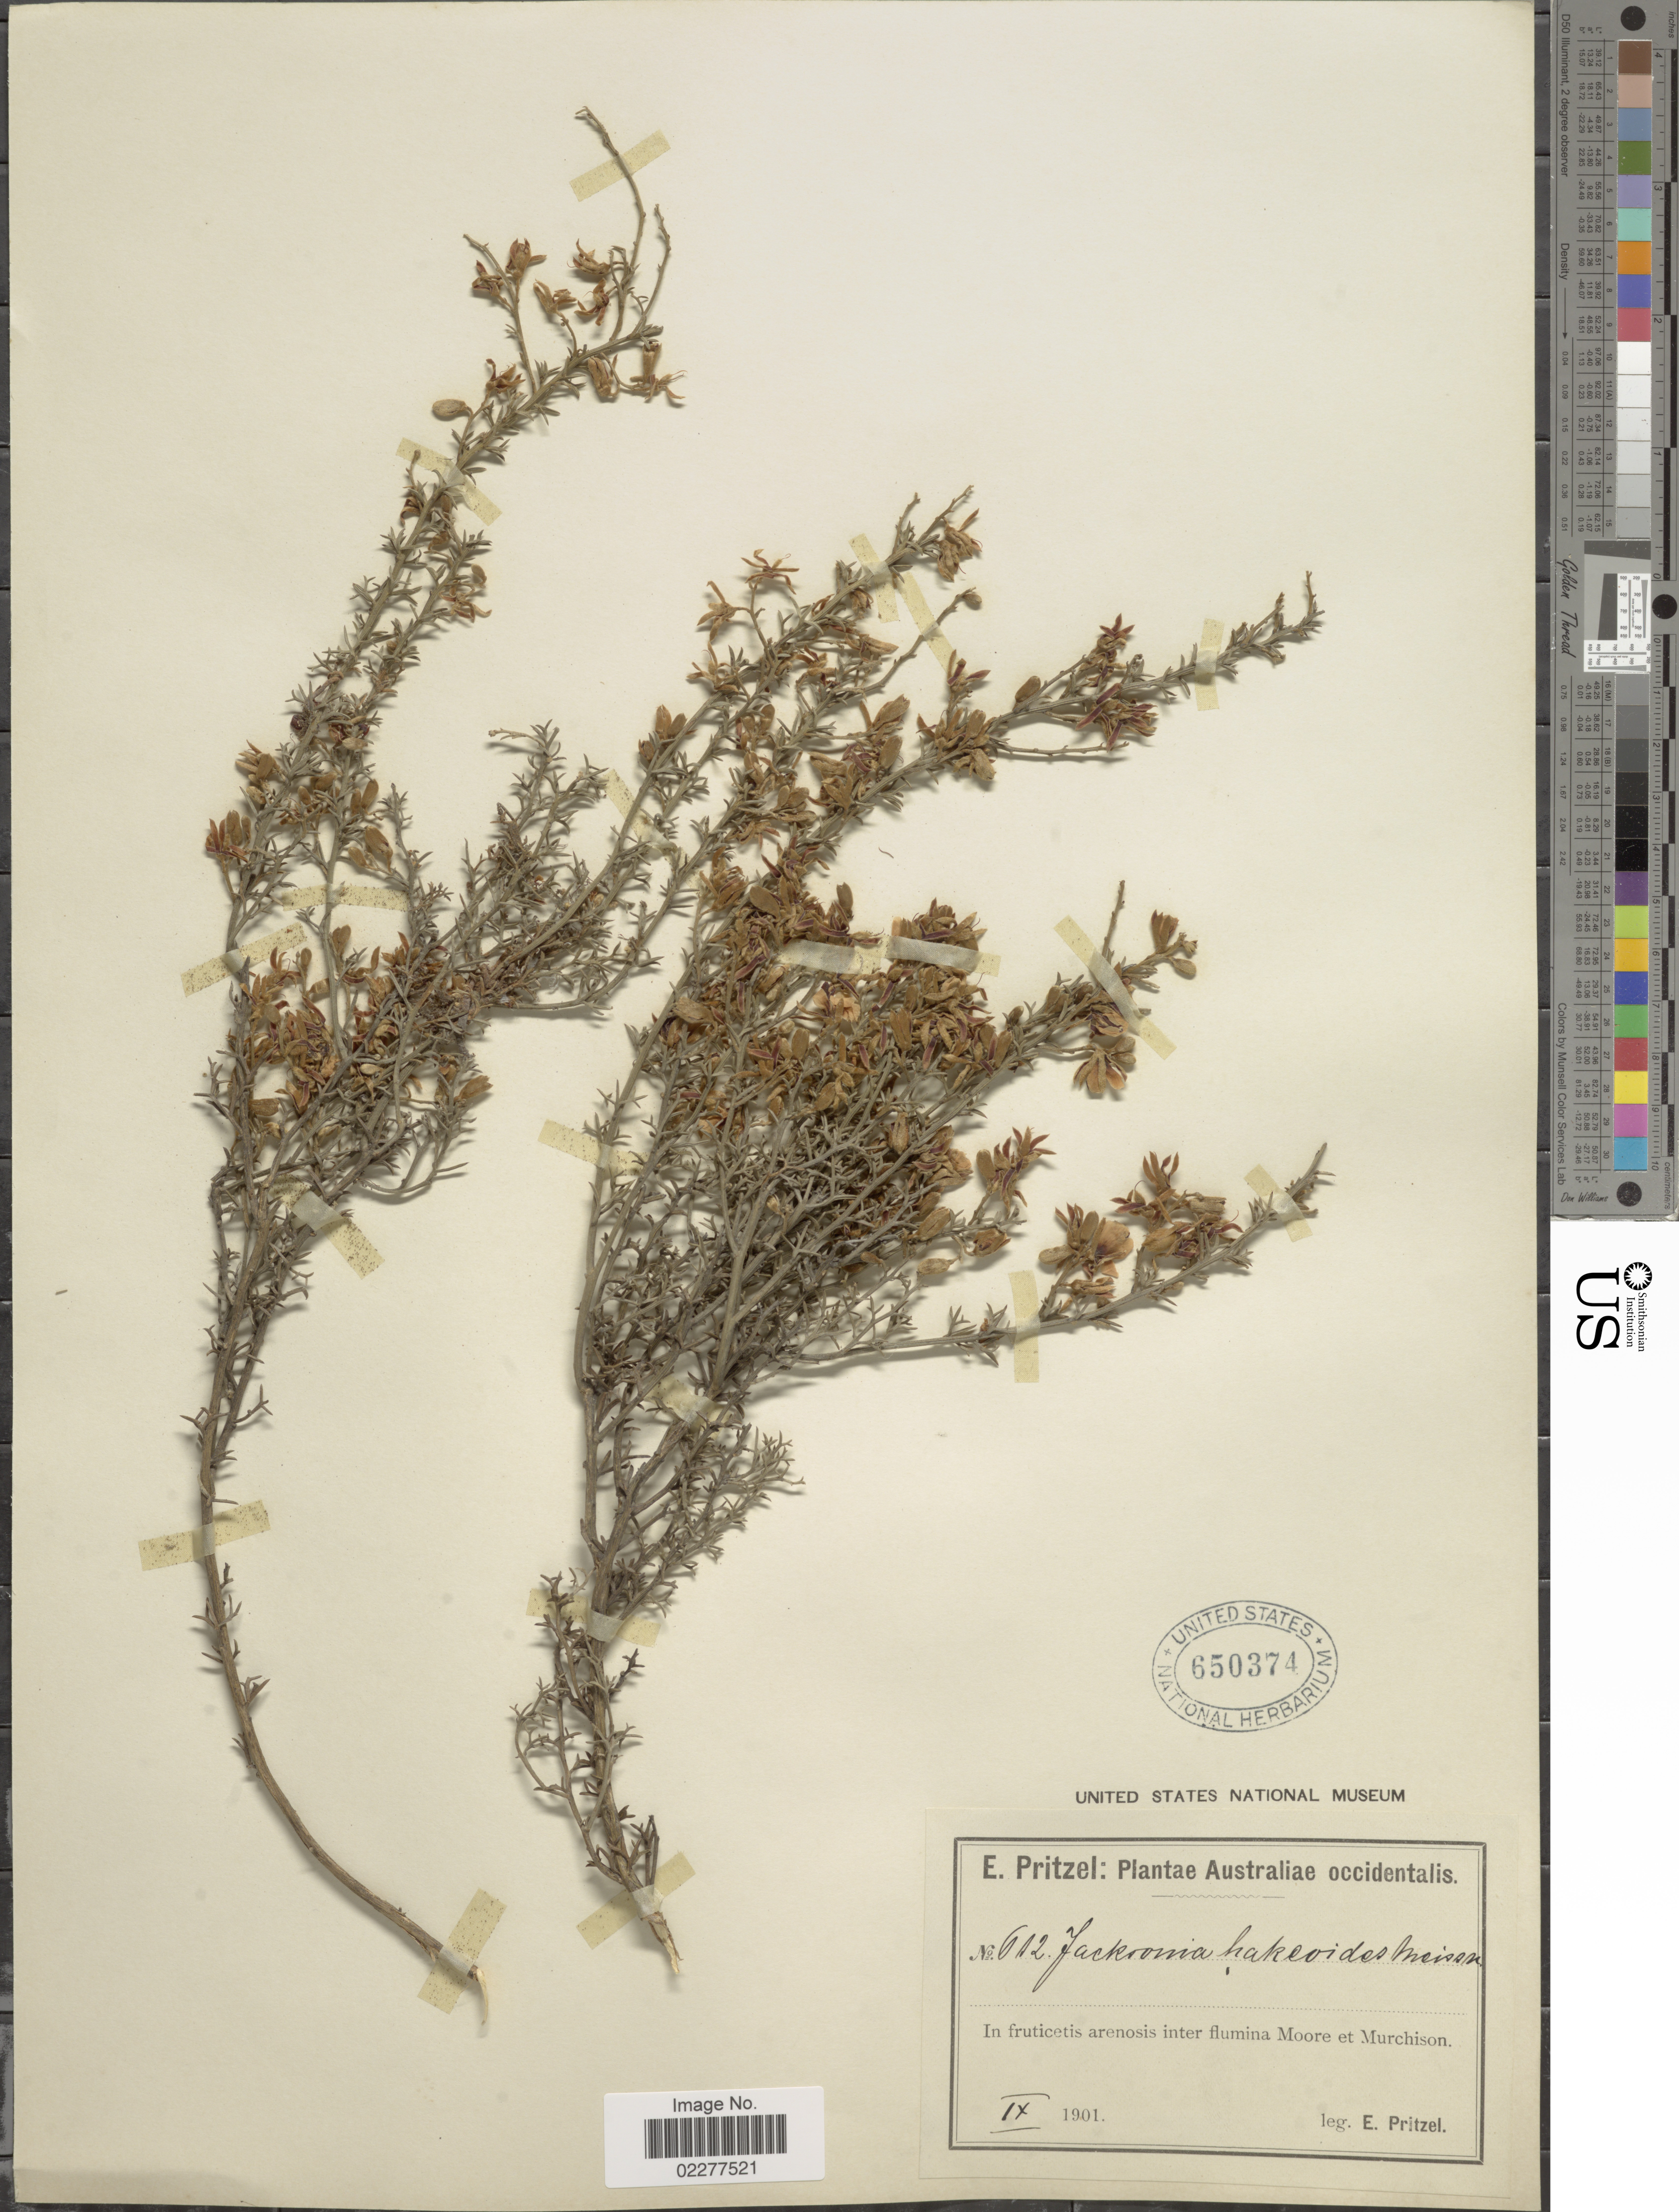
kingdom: Plantae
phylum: Tracheophyta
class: Magnoliopsida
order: Fabales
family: Fabaceae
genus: Jacksonia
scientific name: Jacksonia hakeoides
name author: Meisn.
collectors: E. G. Pritzel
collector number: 612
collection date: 1901-09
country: Australia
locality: Australiae occidentalis, In fruticetis arenosis inter flumina Moore et Murchison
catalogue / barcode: US 650374